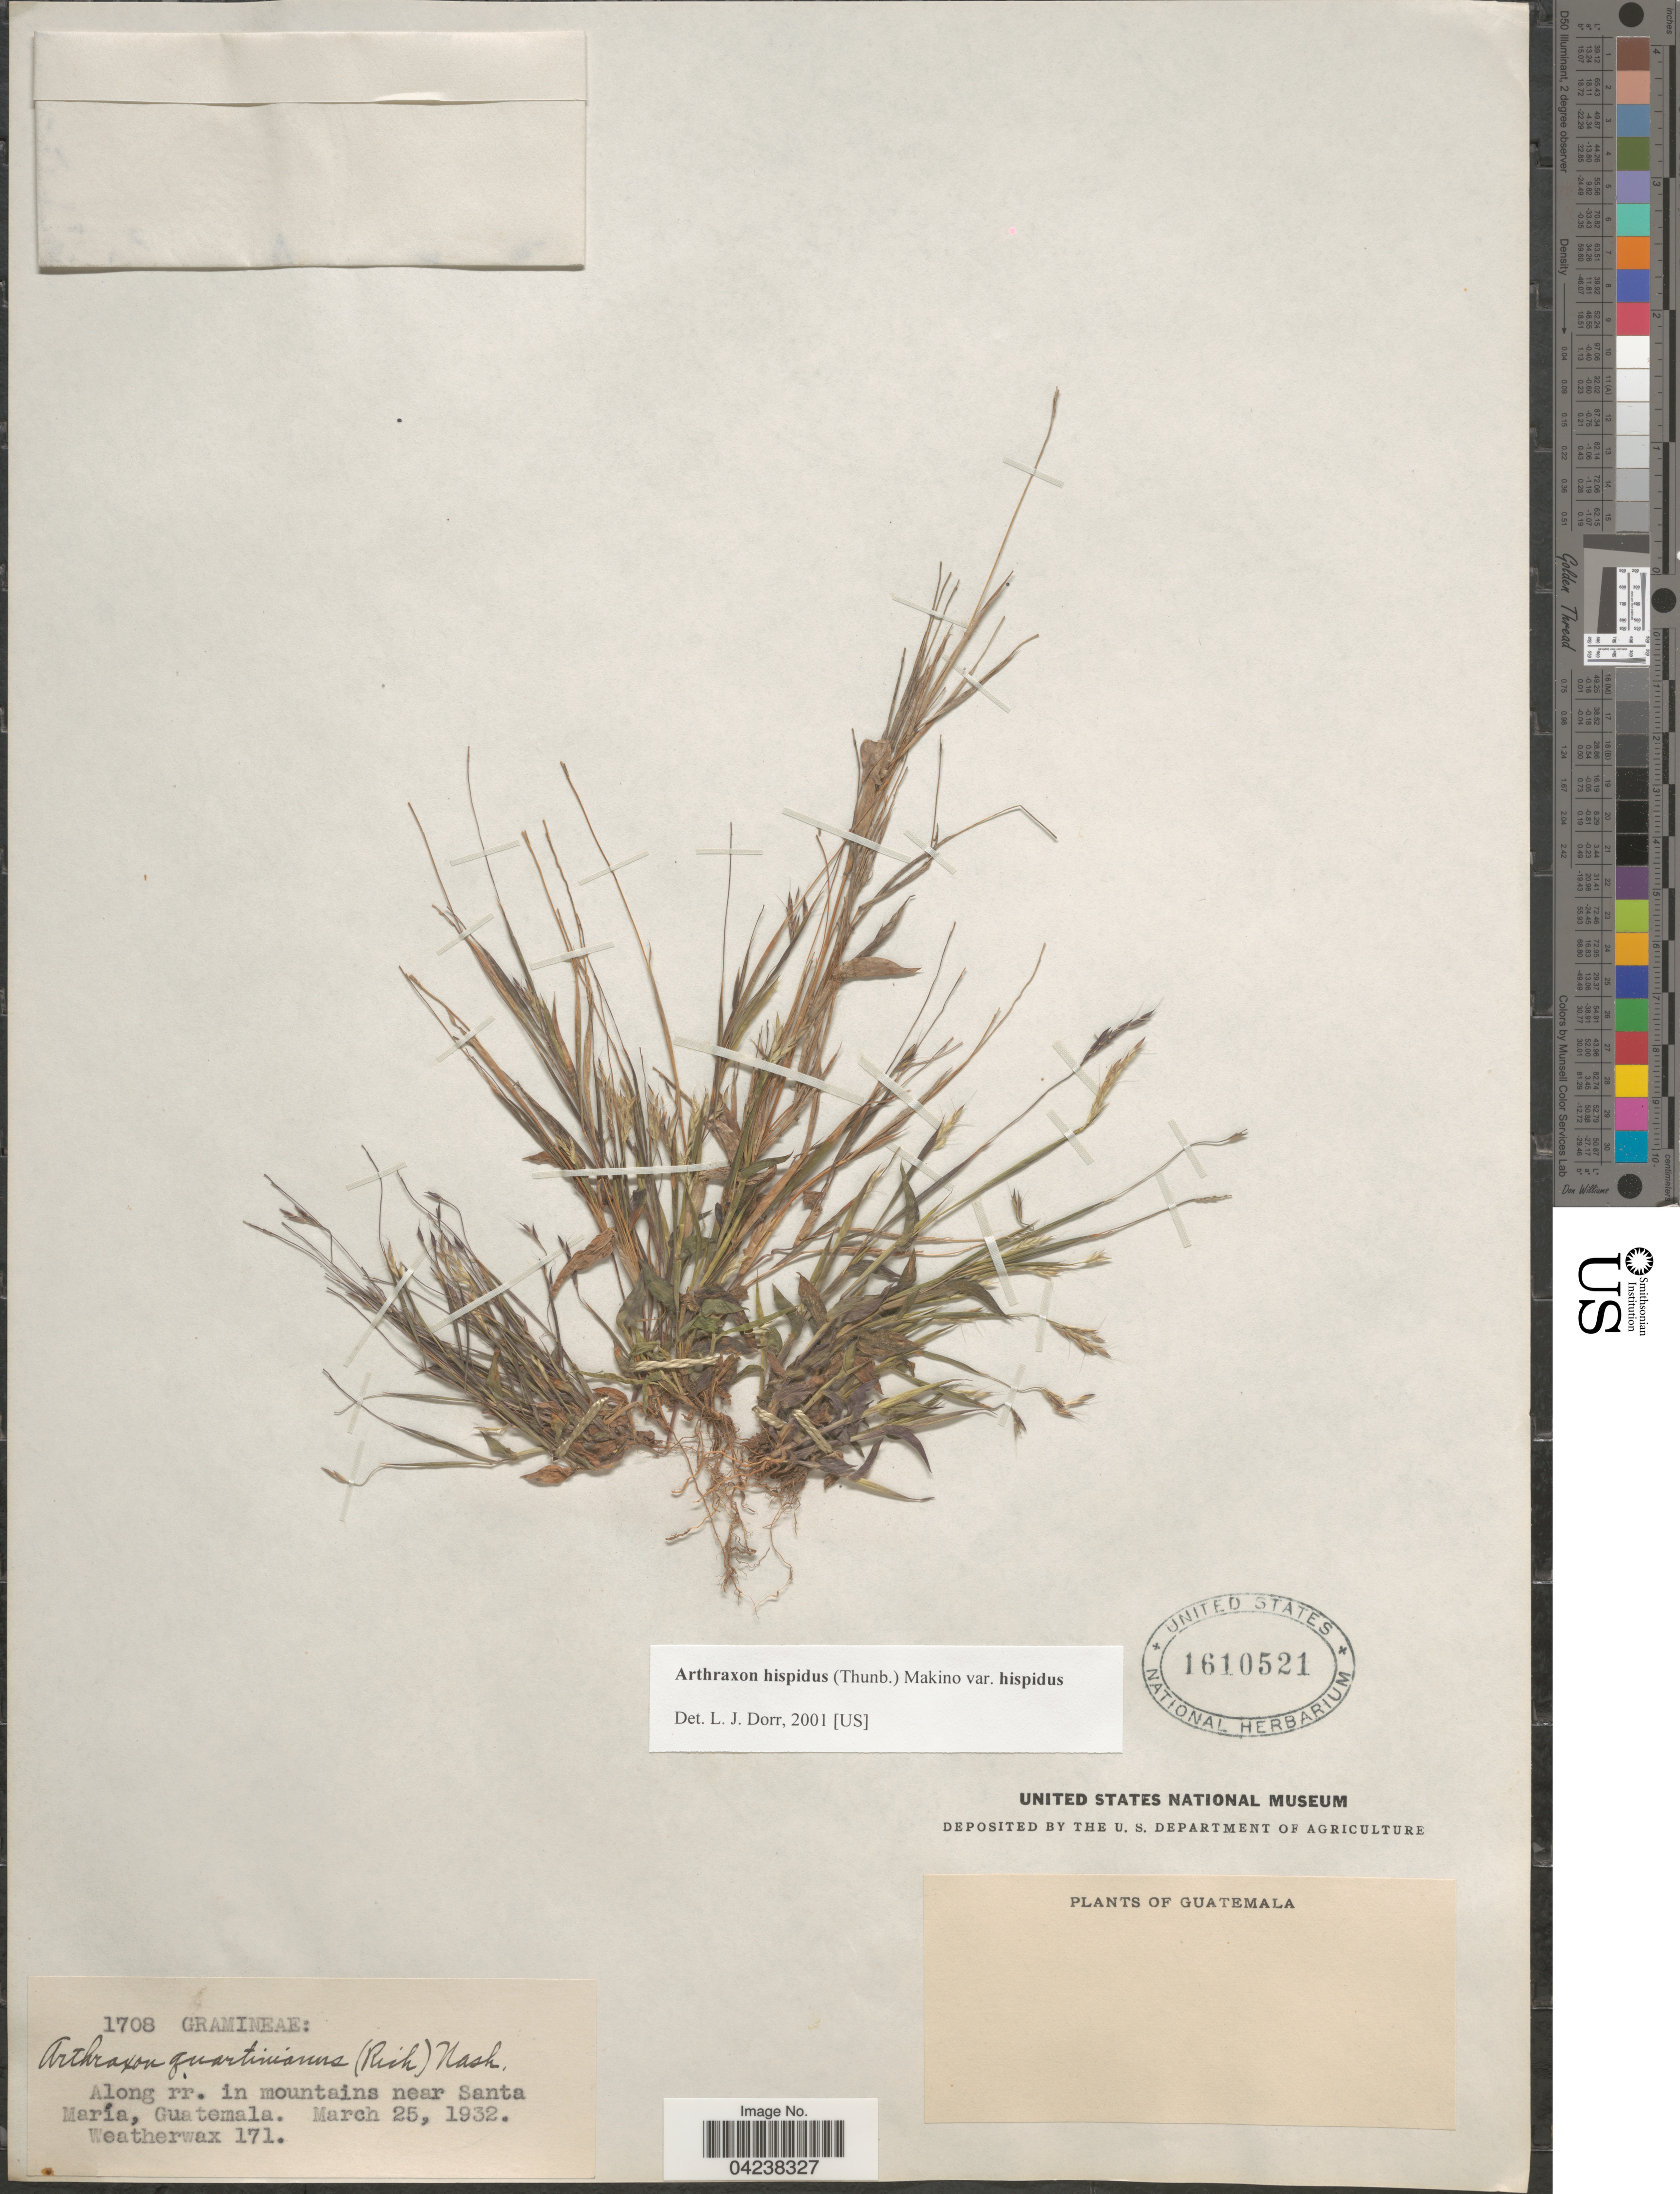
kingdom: Plantae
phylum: Tracheophyta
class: Liliopsida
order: Poales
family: Poaceae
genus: Arthraxon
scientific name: Arthraxon hispidus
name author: (Thunb.) Makino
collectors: -. Weatherwax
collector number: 171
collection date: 1932-03-25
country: Guatemala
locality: Along rr. in mountains near Santa María.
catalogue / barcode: US 1610521